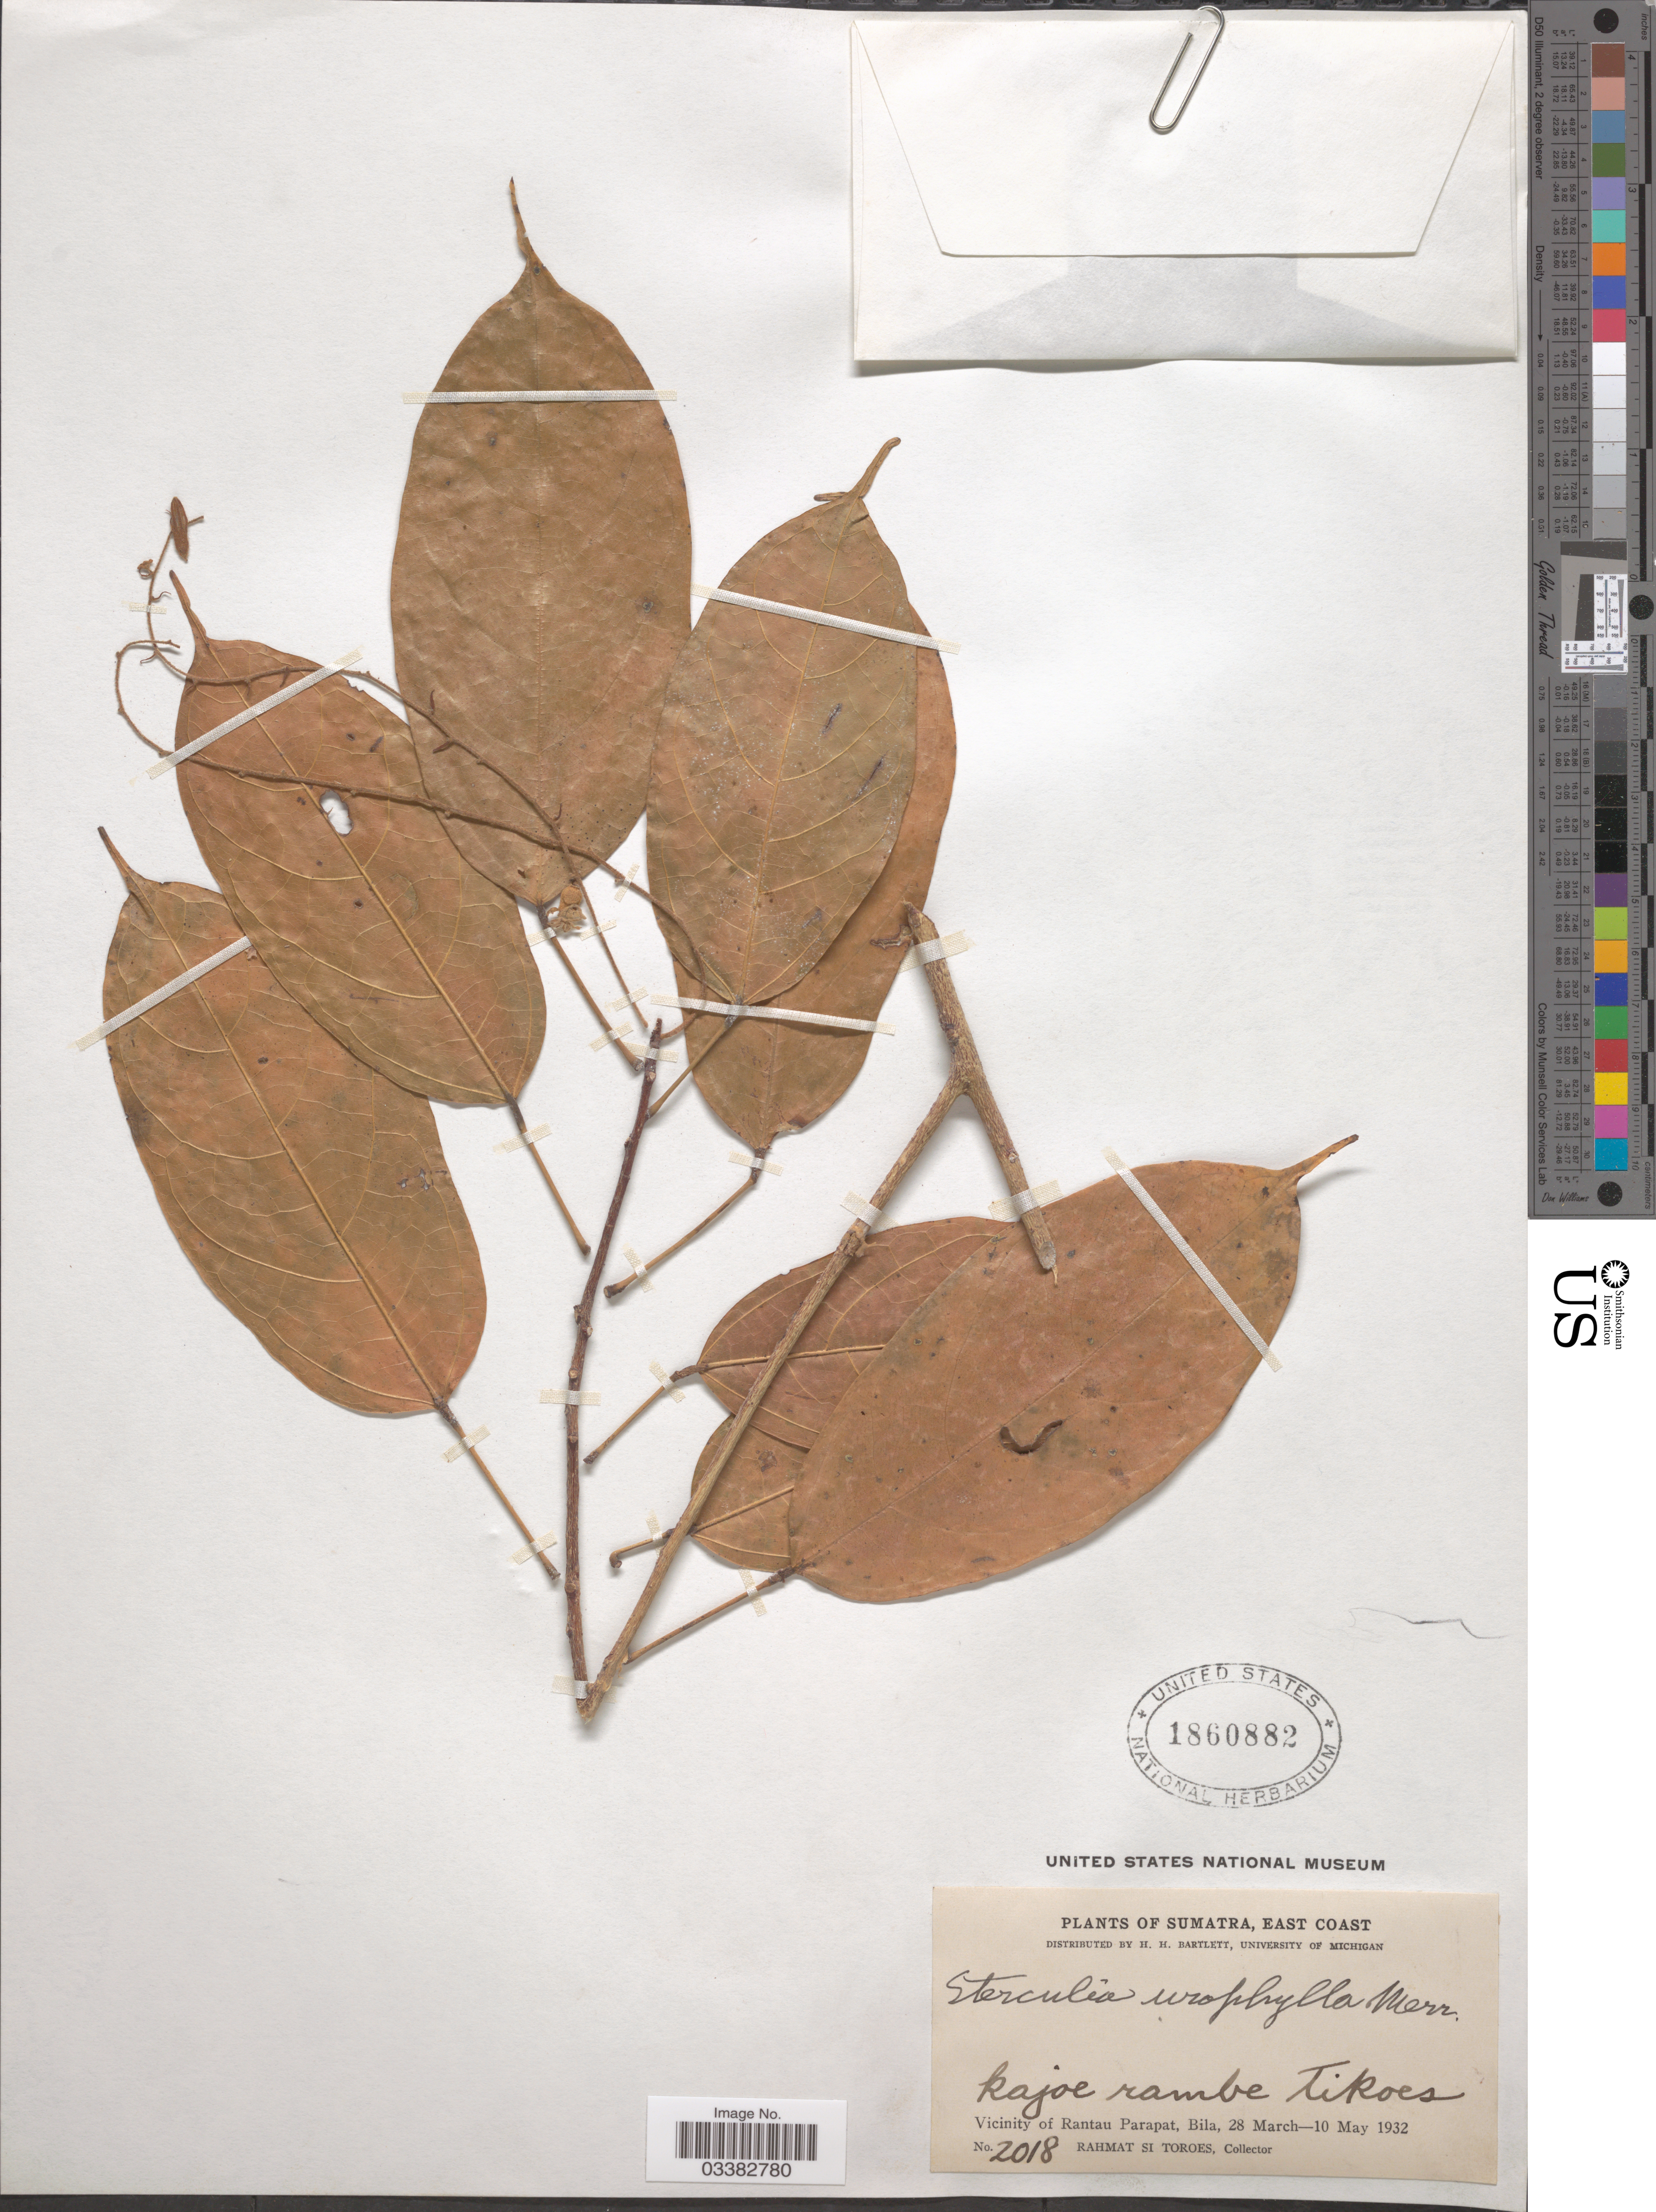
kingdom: Plantae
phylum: Tracheophyta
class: Magnoliopsida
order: Malvales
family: Malvaceae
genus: Sterculia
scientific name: Sterculia urophylla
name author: Merr.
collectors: Rahmat Si Boeea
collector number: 2018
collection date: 1932-03-28/1932-05-10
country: Indonesia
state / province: Sumatra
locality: East Coast. Vicinity of Rantau Parapat, Bila.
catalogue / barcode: US 1860882